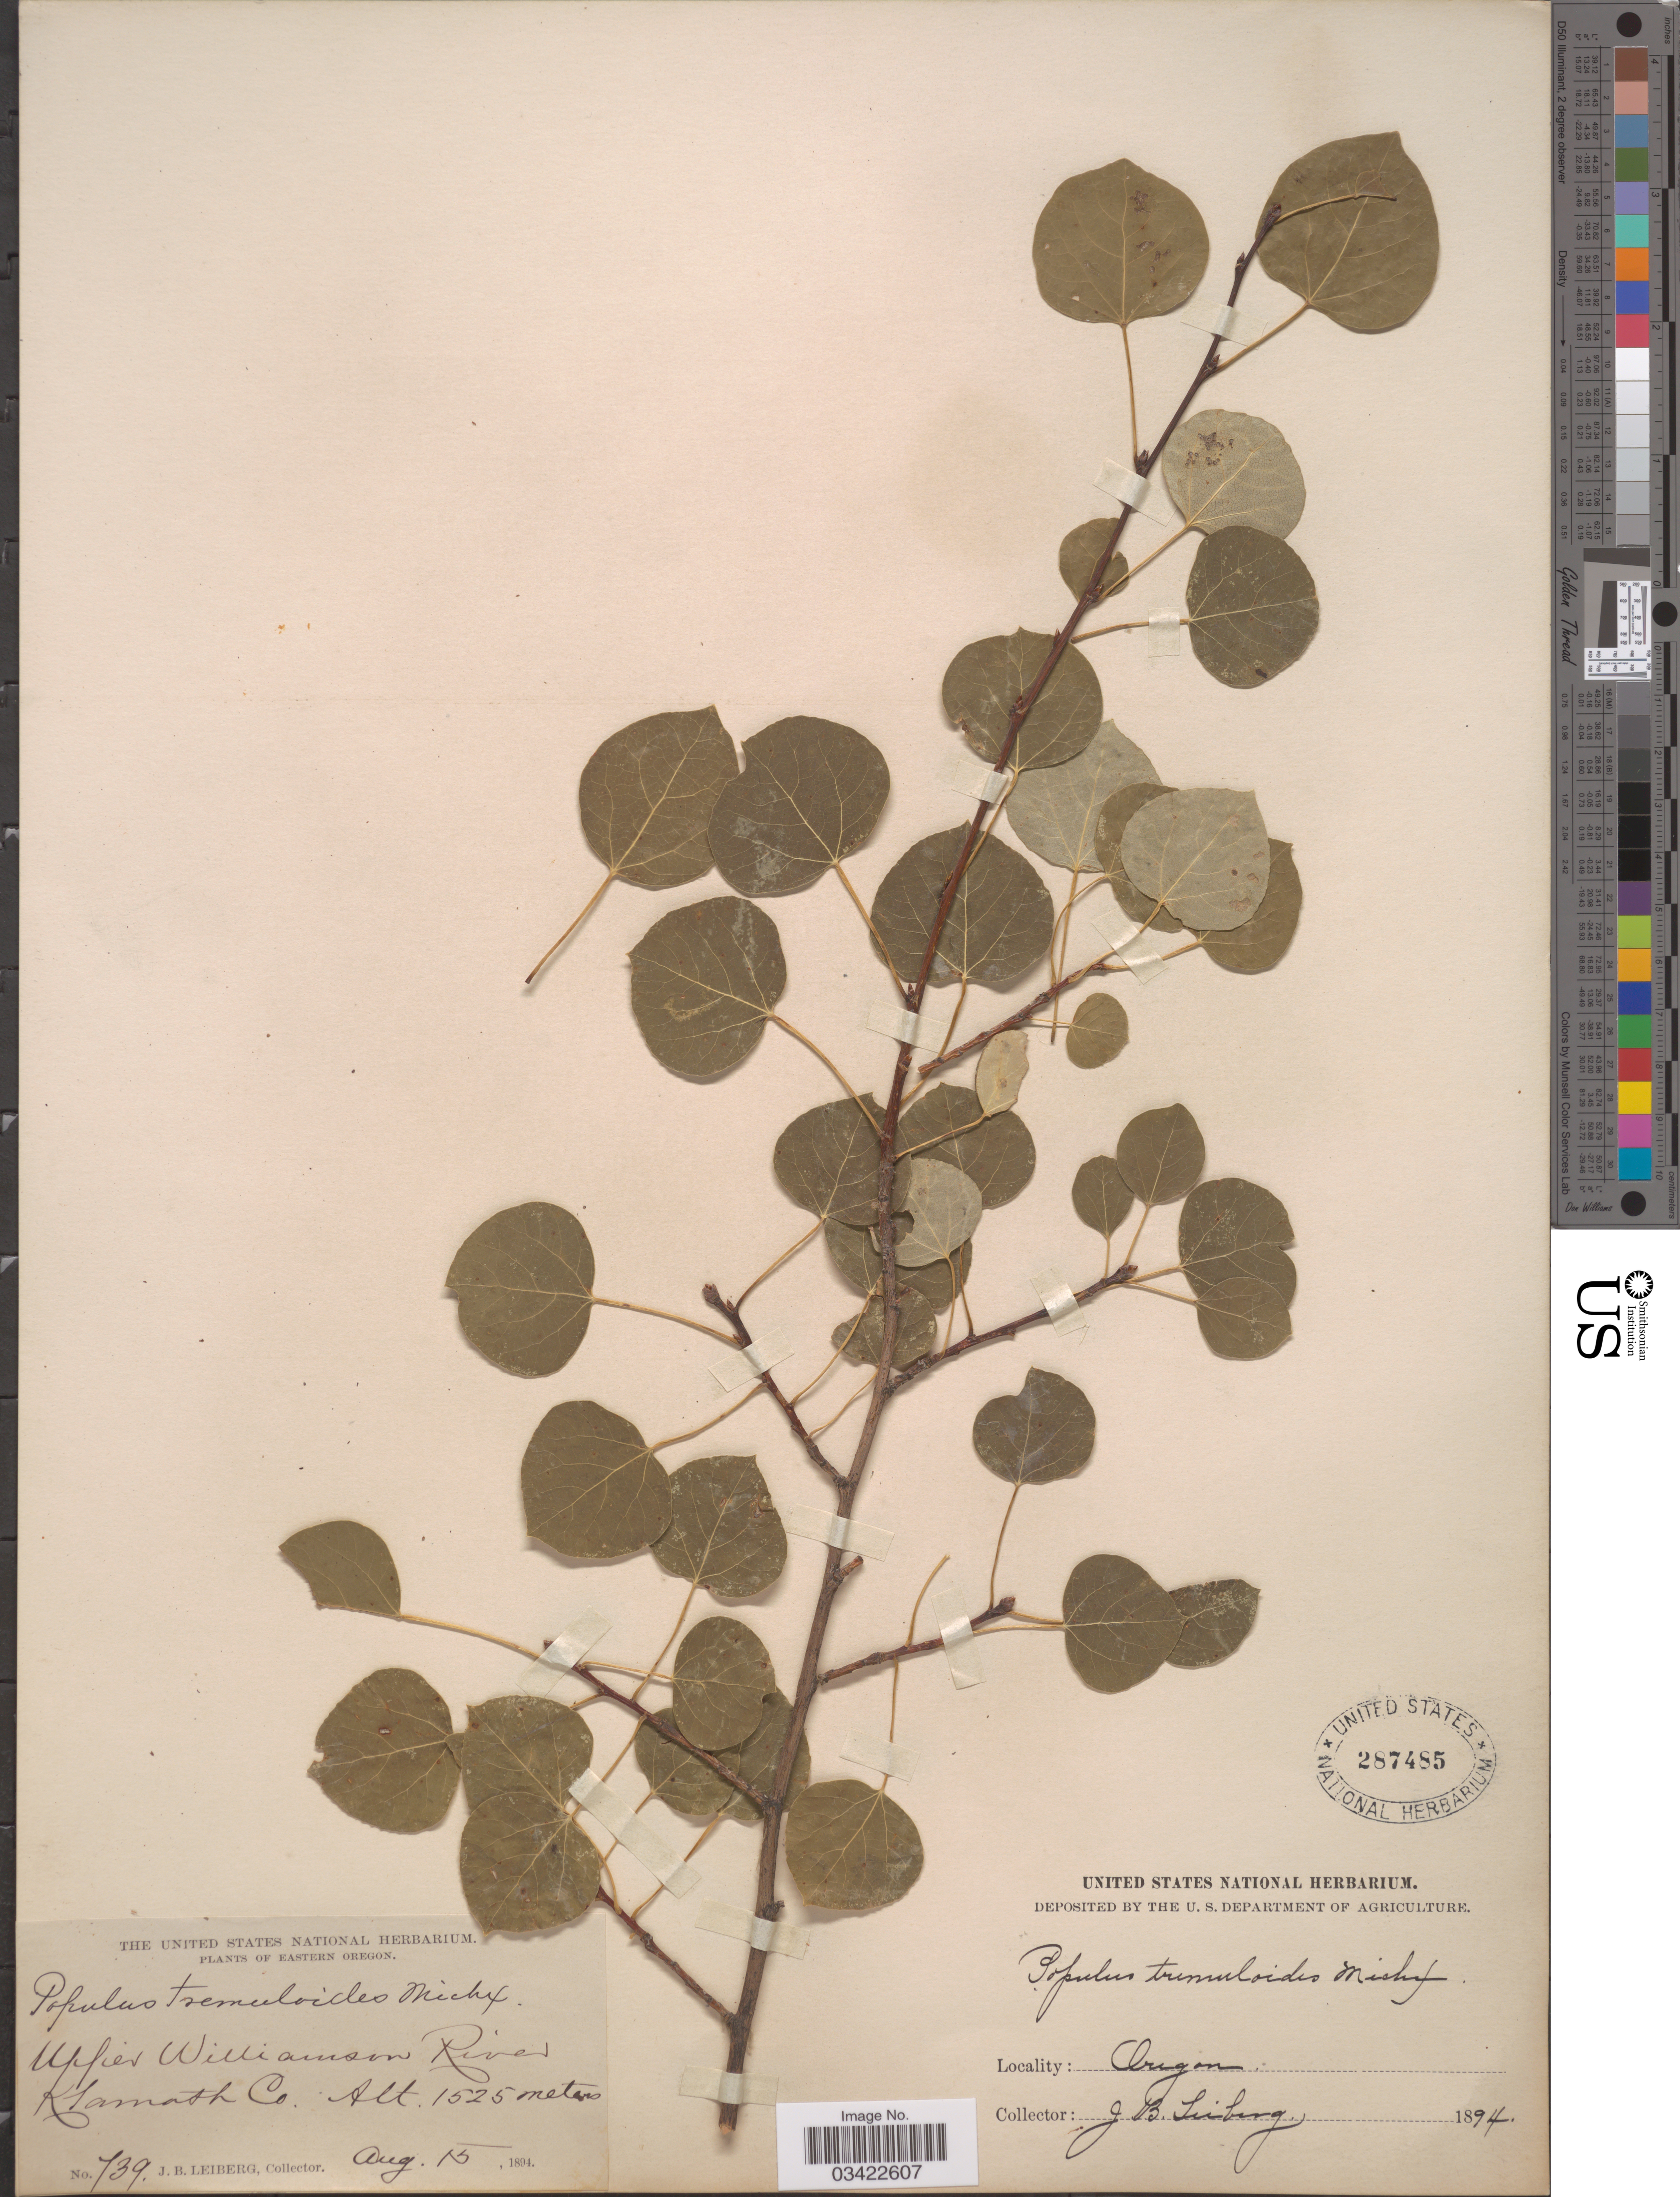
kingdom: Plantae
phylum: Tracheophyta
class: Magnoliopsida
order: Malpighiales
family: Salicaceae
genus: Populus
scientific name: Populus tremuloides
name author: Michx.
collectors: J. B. Leiberg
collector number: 739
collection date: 1894-08-15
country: United States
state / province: Oregon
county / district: Klamath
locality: Eastern Oregon. Upper Williamson River, Klamath Co.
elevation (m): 1525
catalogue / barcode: US 287485